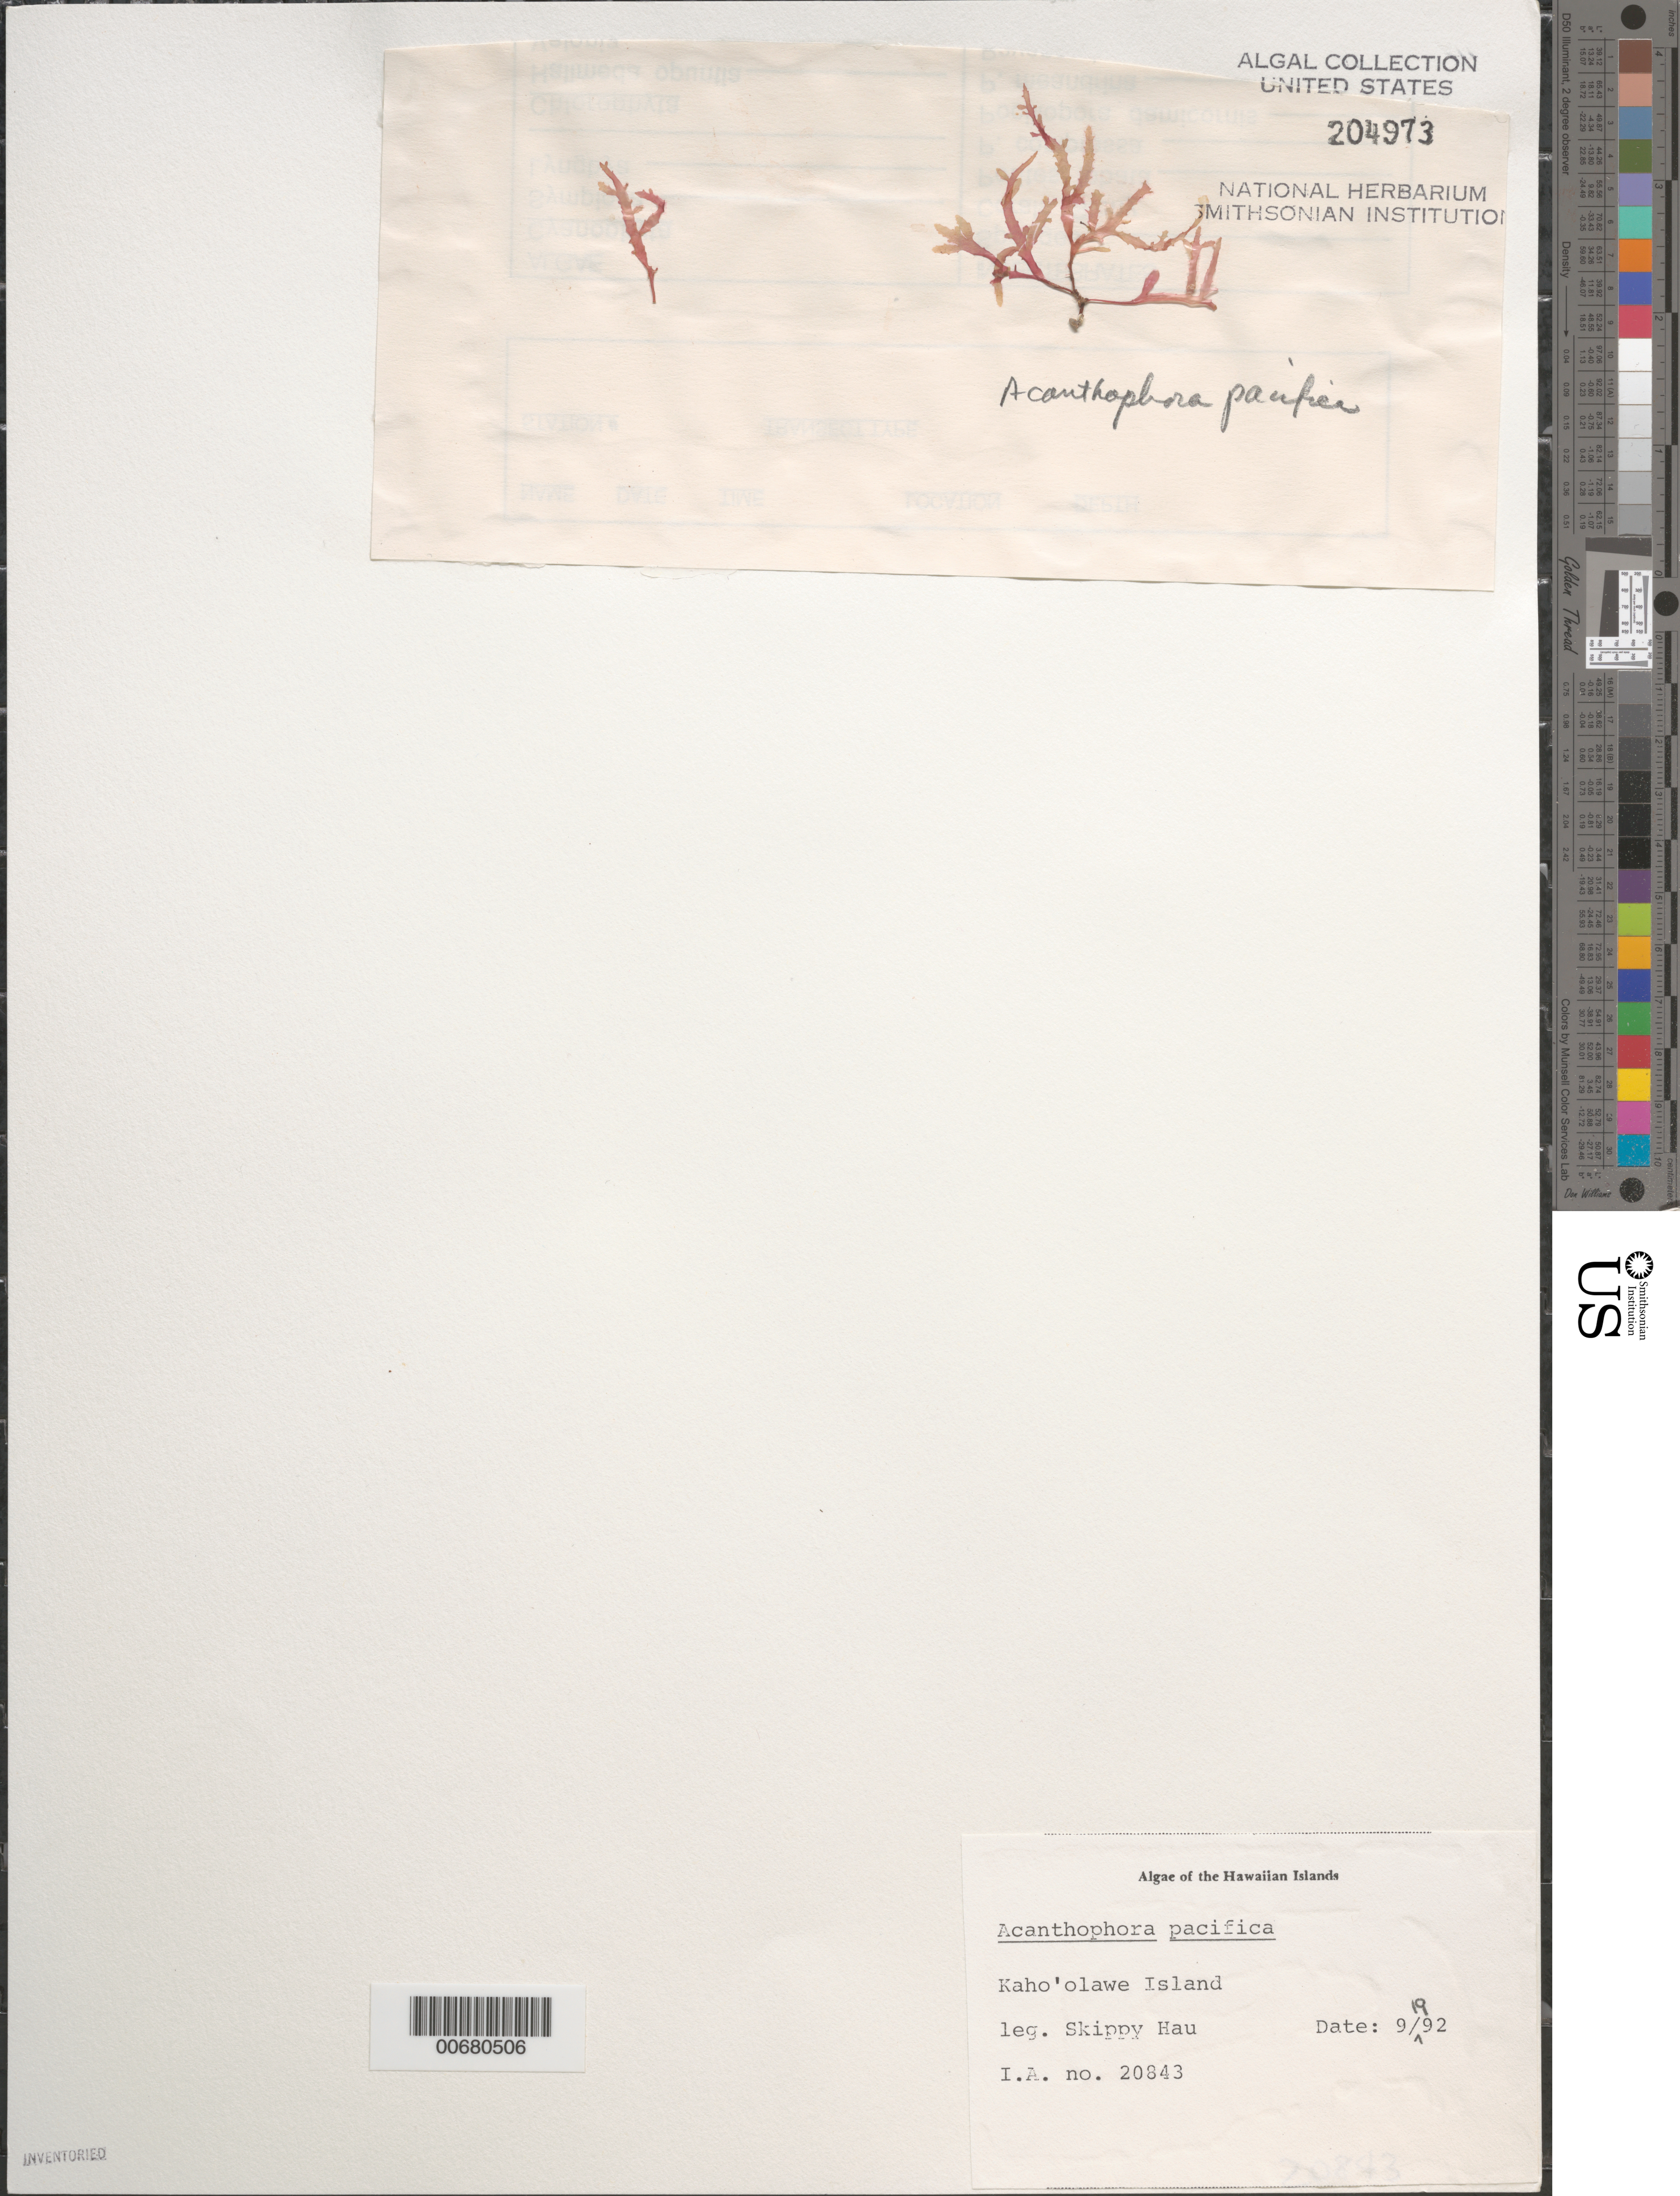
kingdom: Plantae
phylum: Rhodophyta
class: Florideophyceae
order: Ceramiales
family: Rhodomelaceae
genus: Acanthophora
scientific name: Acanthophora pacifica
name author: (Setch.) G.T.Kraft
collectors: S. Hau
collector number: IAA 20843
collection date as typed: Sep 1992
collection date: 1992-09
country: United States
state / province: Hawaii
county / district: Maui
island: Kaho'olawe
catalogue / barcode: US 204973